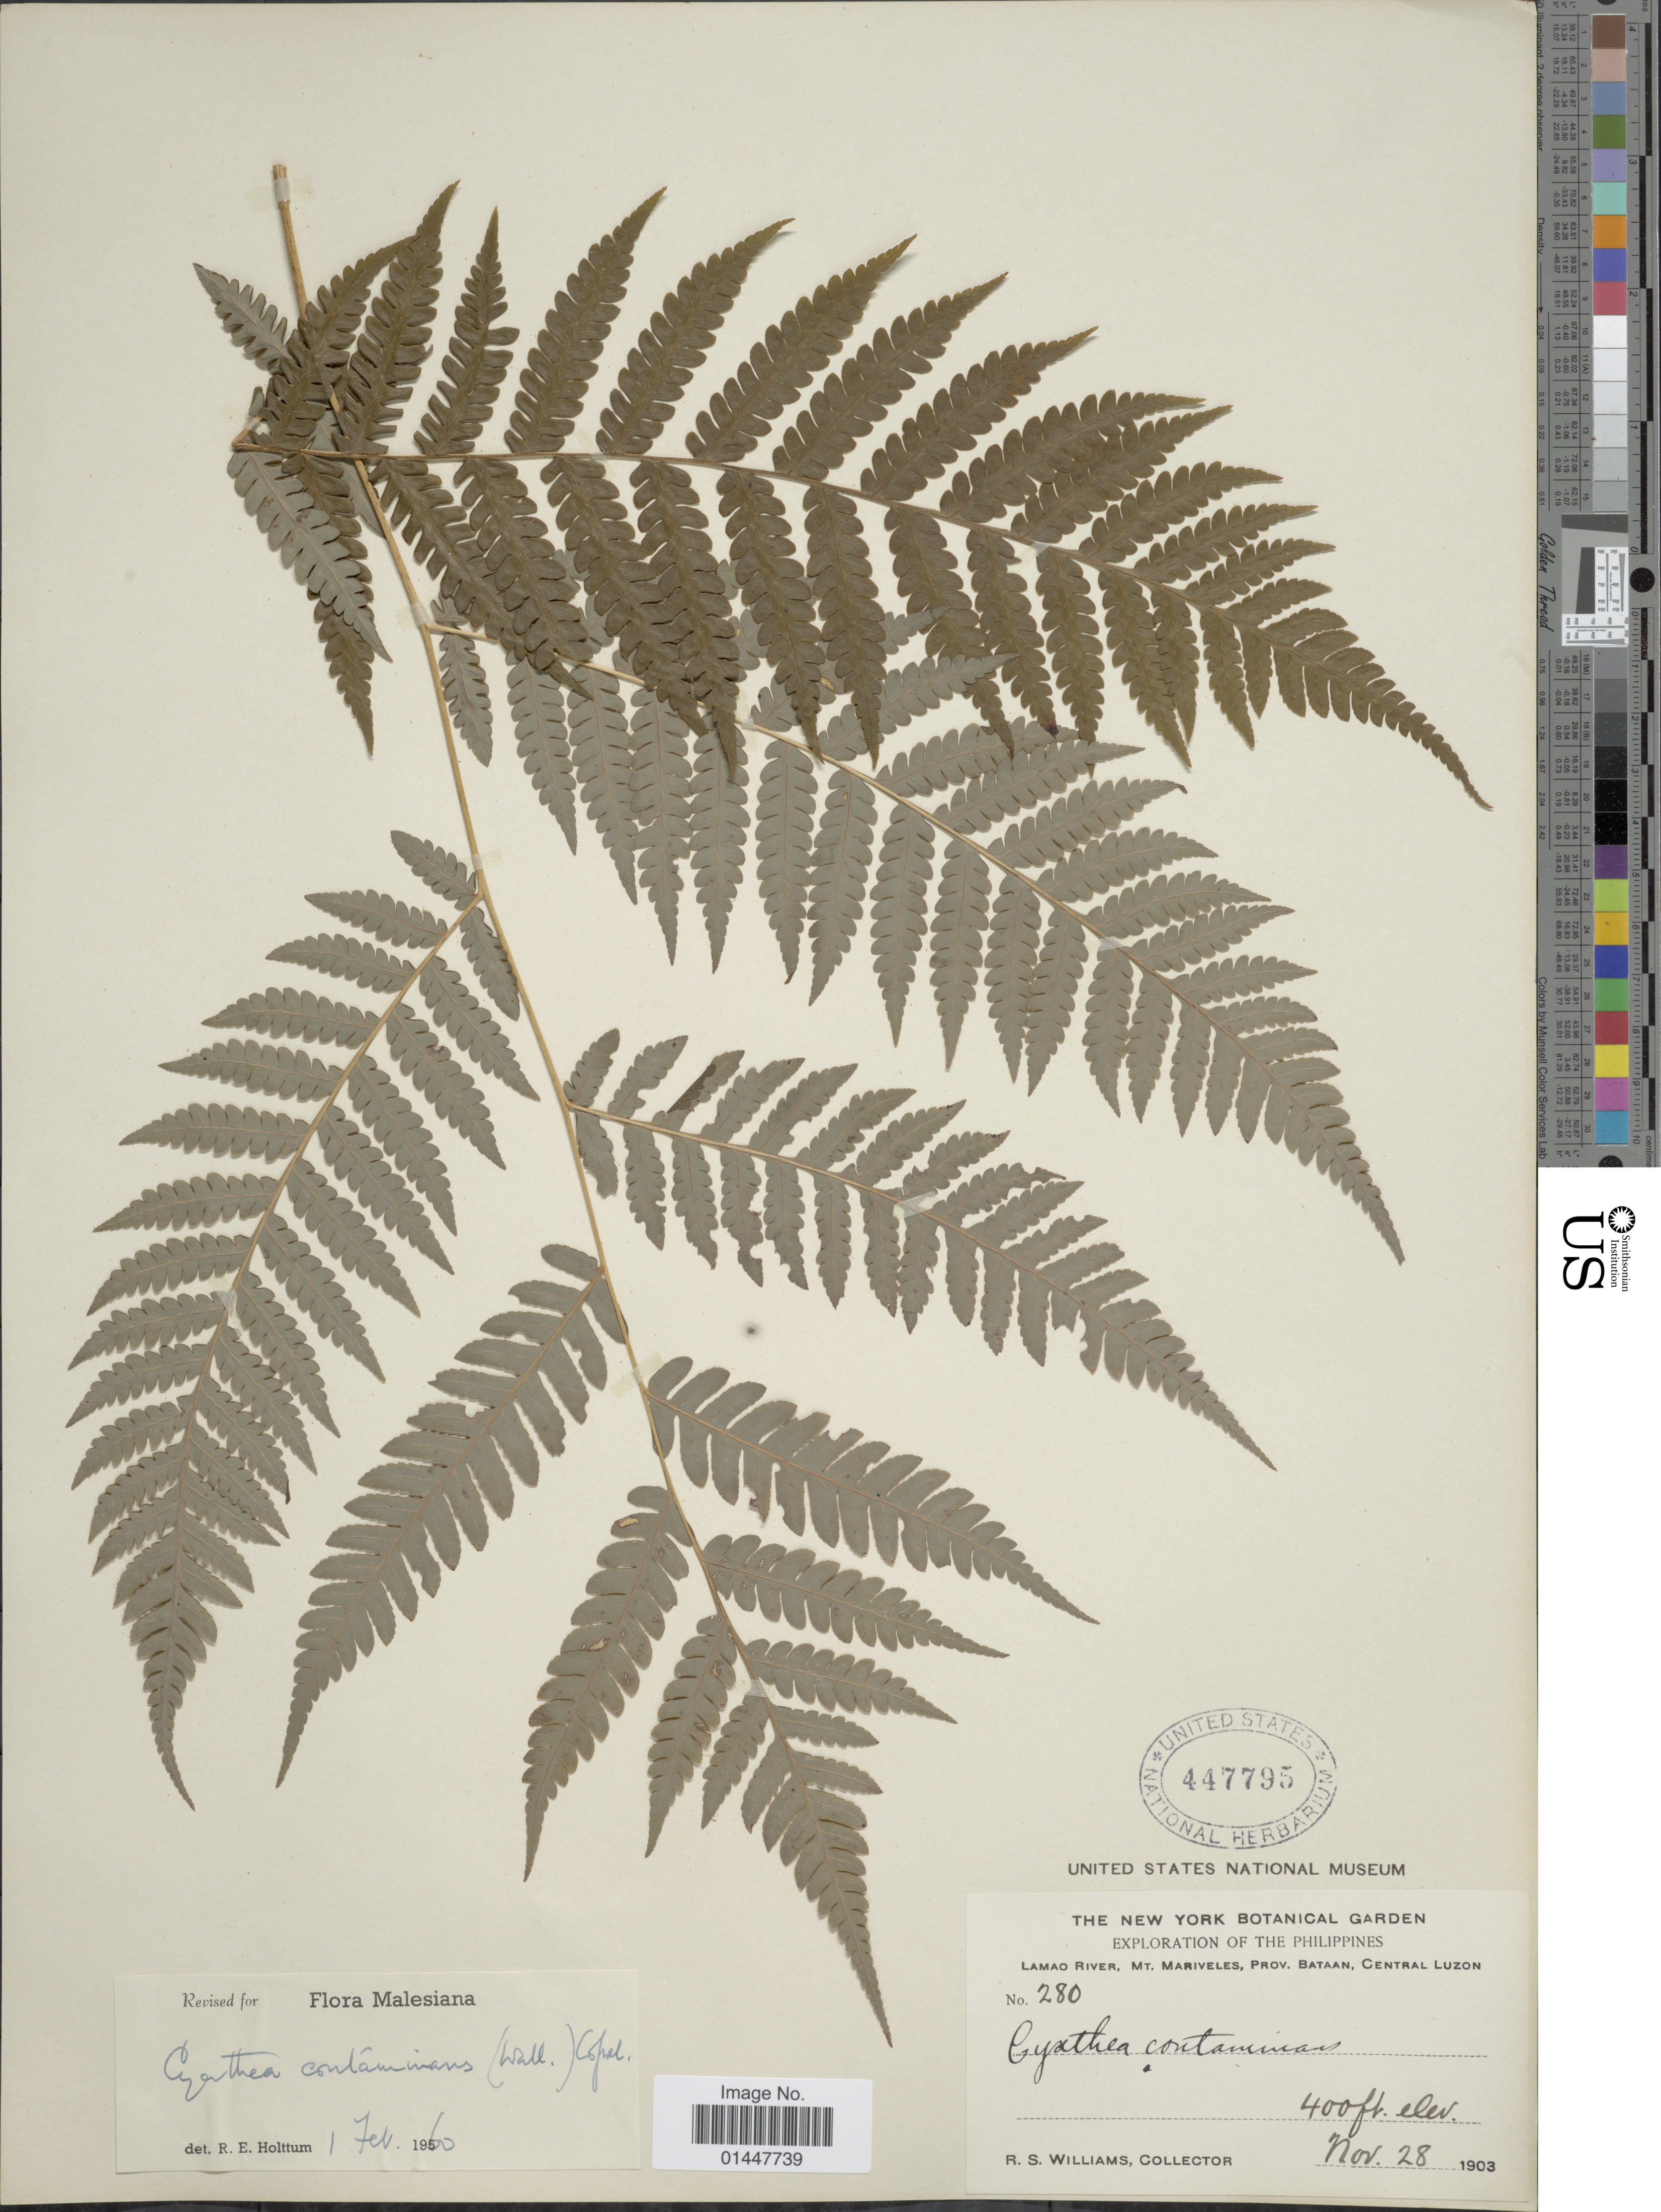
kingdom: Plantae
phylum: Tracheophyta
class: Polypodiopsida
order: Cyatheales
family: Cyatheaceae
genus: Sphaeropteris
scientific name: Sphaeropteris glauca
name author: (Blume) R.M. Tryon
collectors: R. S. Williams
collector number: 280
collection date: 1903-11-28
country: Philippines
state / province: Central Luzon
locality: Lamao River, Mt. Mariveles, Prov. Bataan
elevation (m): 122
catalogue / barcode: US 447795